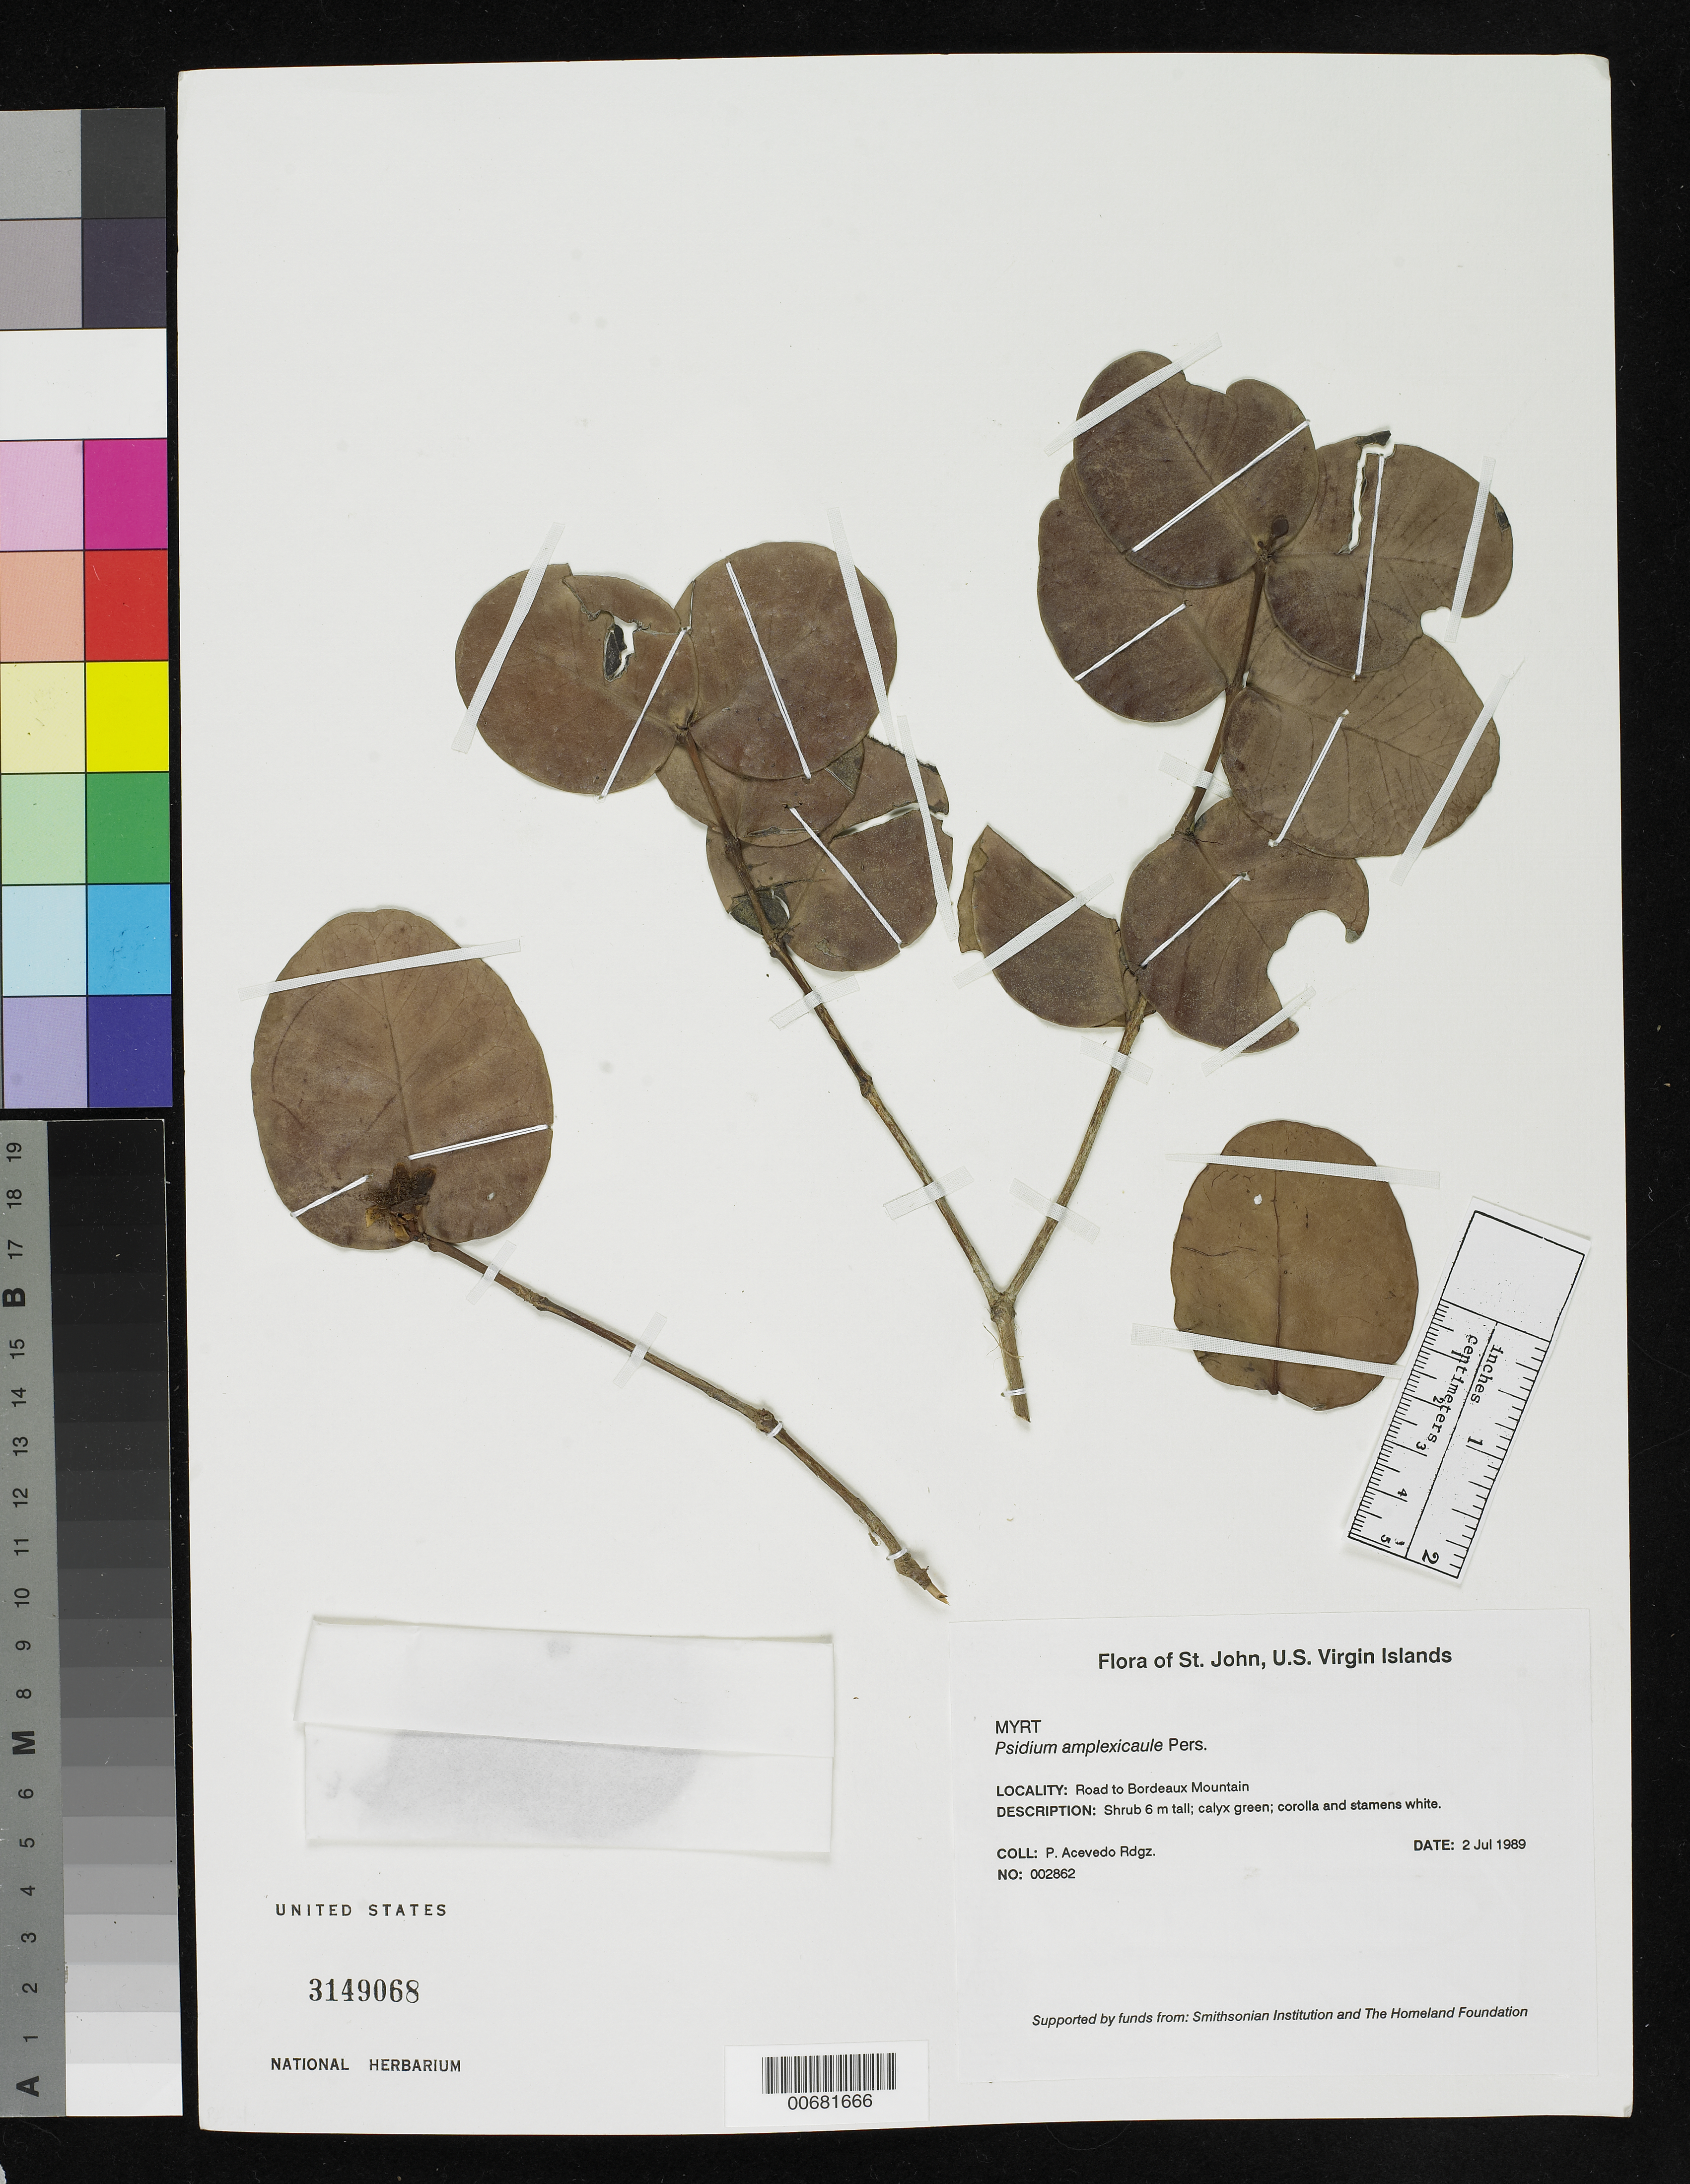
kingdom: Plantae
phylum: Tracheophyta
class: Magnoliopsida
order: Myrtales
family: Myrtaceae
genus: Psidium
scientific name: Psidium amplexicaule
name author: Pers.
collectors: P. Acevedo-Rodr.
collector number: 2862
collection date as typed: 02 Jul 1989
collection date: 1989-07-02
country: U.S. Virgin Islands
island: St. John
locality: Road to Bordeaux Mountain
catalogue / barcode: US 3149068